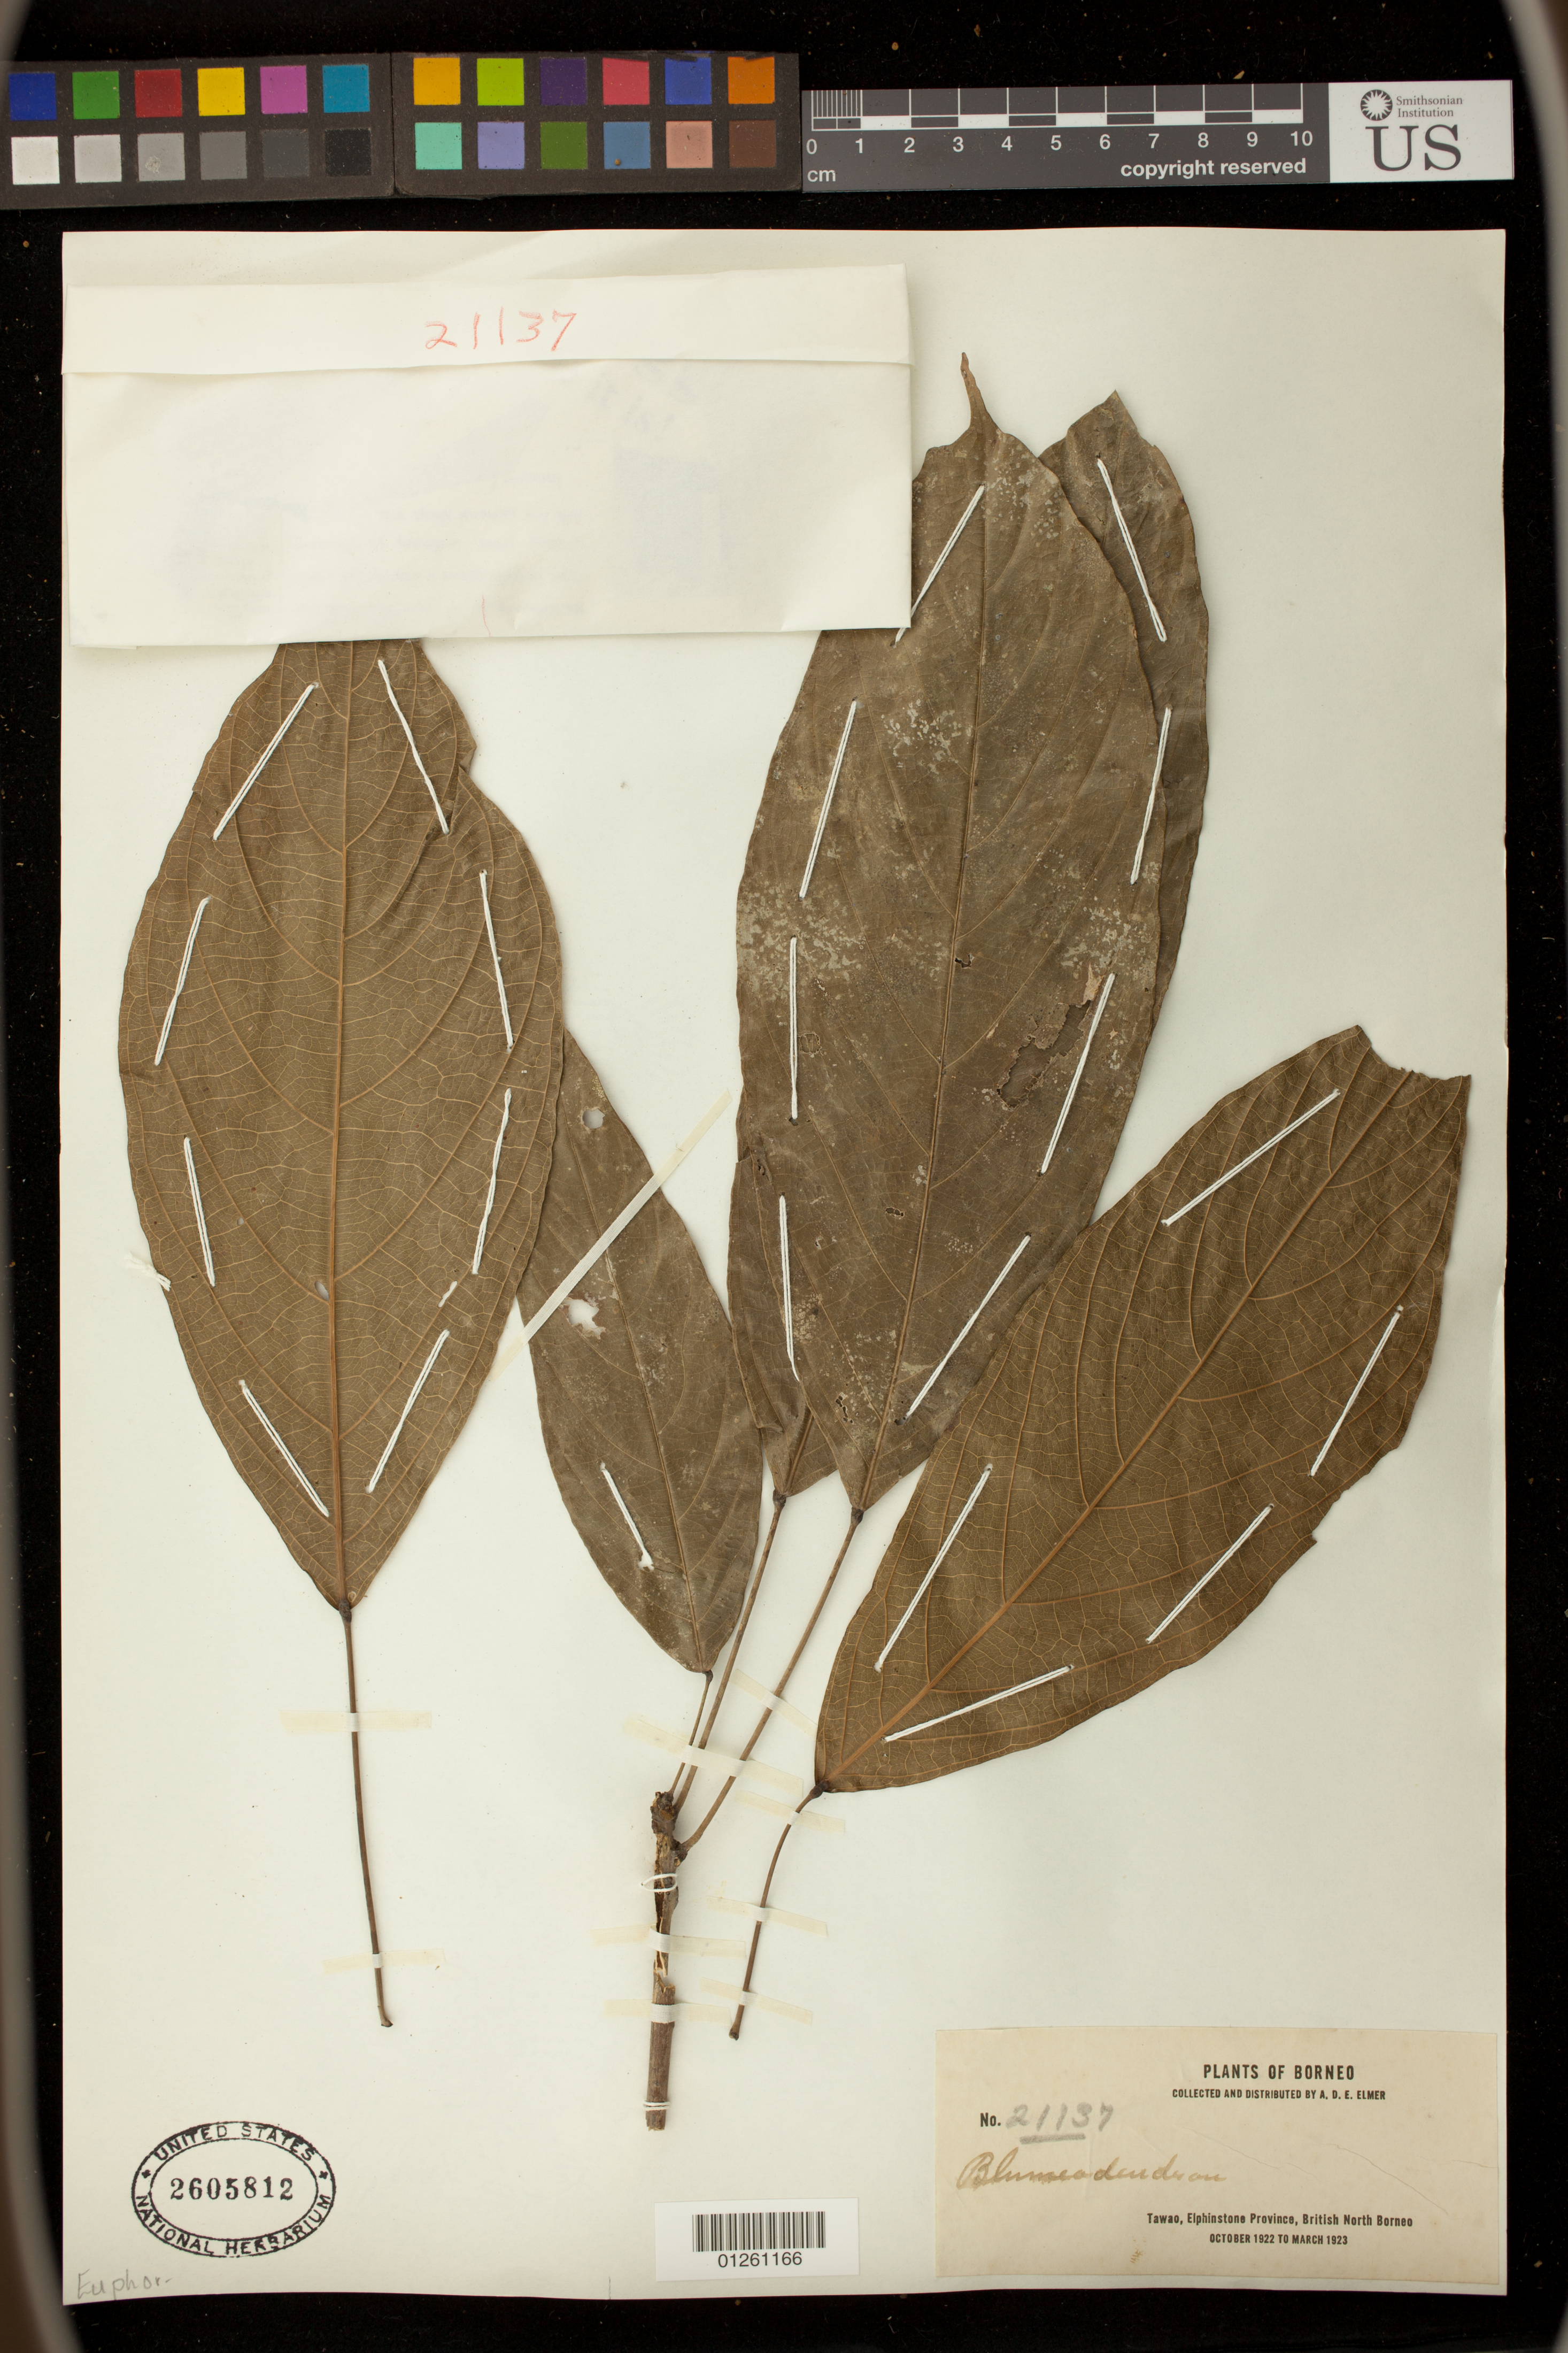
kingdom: Plantae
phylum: Tracheophyta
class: Magnoliopsida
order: Malpighiales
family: Euphorbiaceae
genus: Blumeodendron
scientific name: Blumeodendron sp.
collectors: A. D. E. Elmer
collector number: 21137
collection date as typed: Oct 1922 to -- Mar 1923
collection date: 1922-10/1923-03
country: Malaysia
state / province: Sabah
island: Borneo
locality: Tawao, Elphinstone Province, British North Borneo.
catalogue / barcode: US 2605812